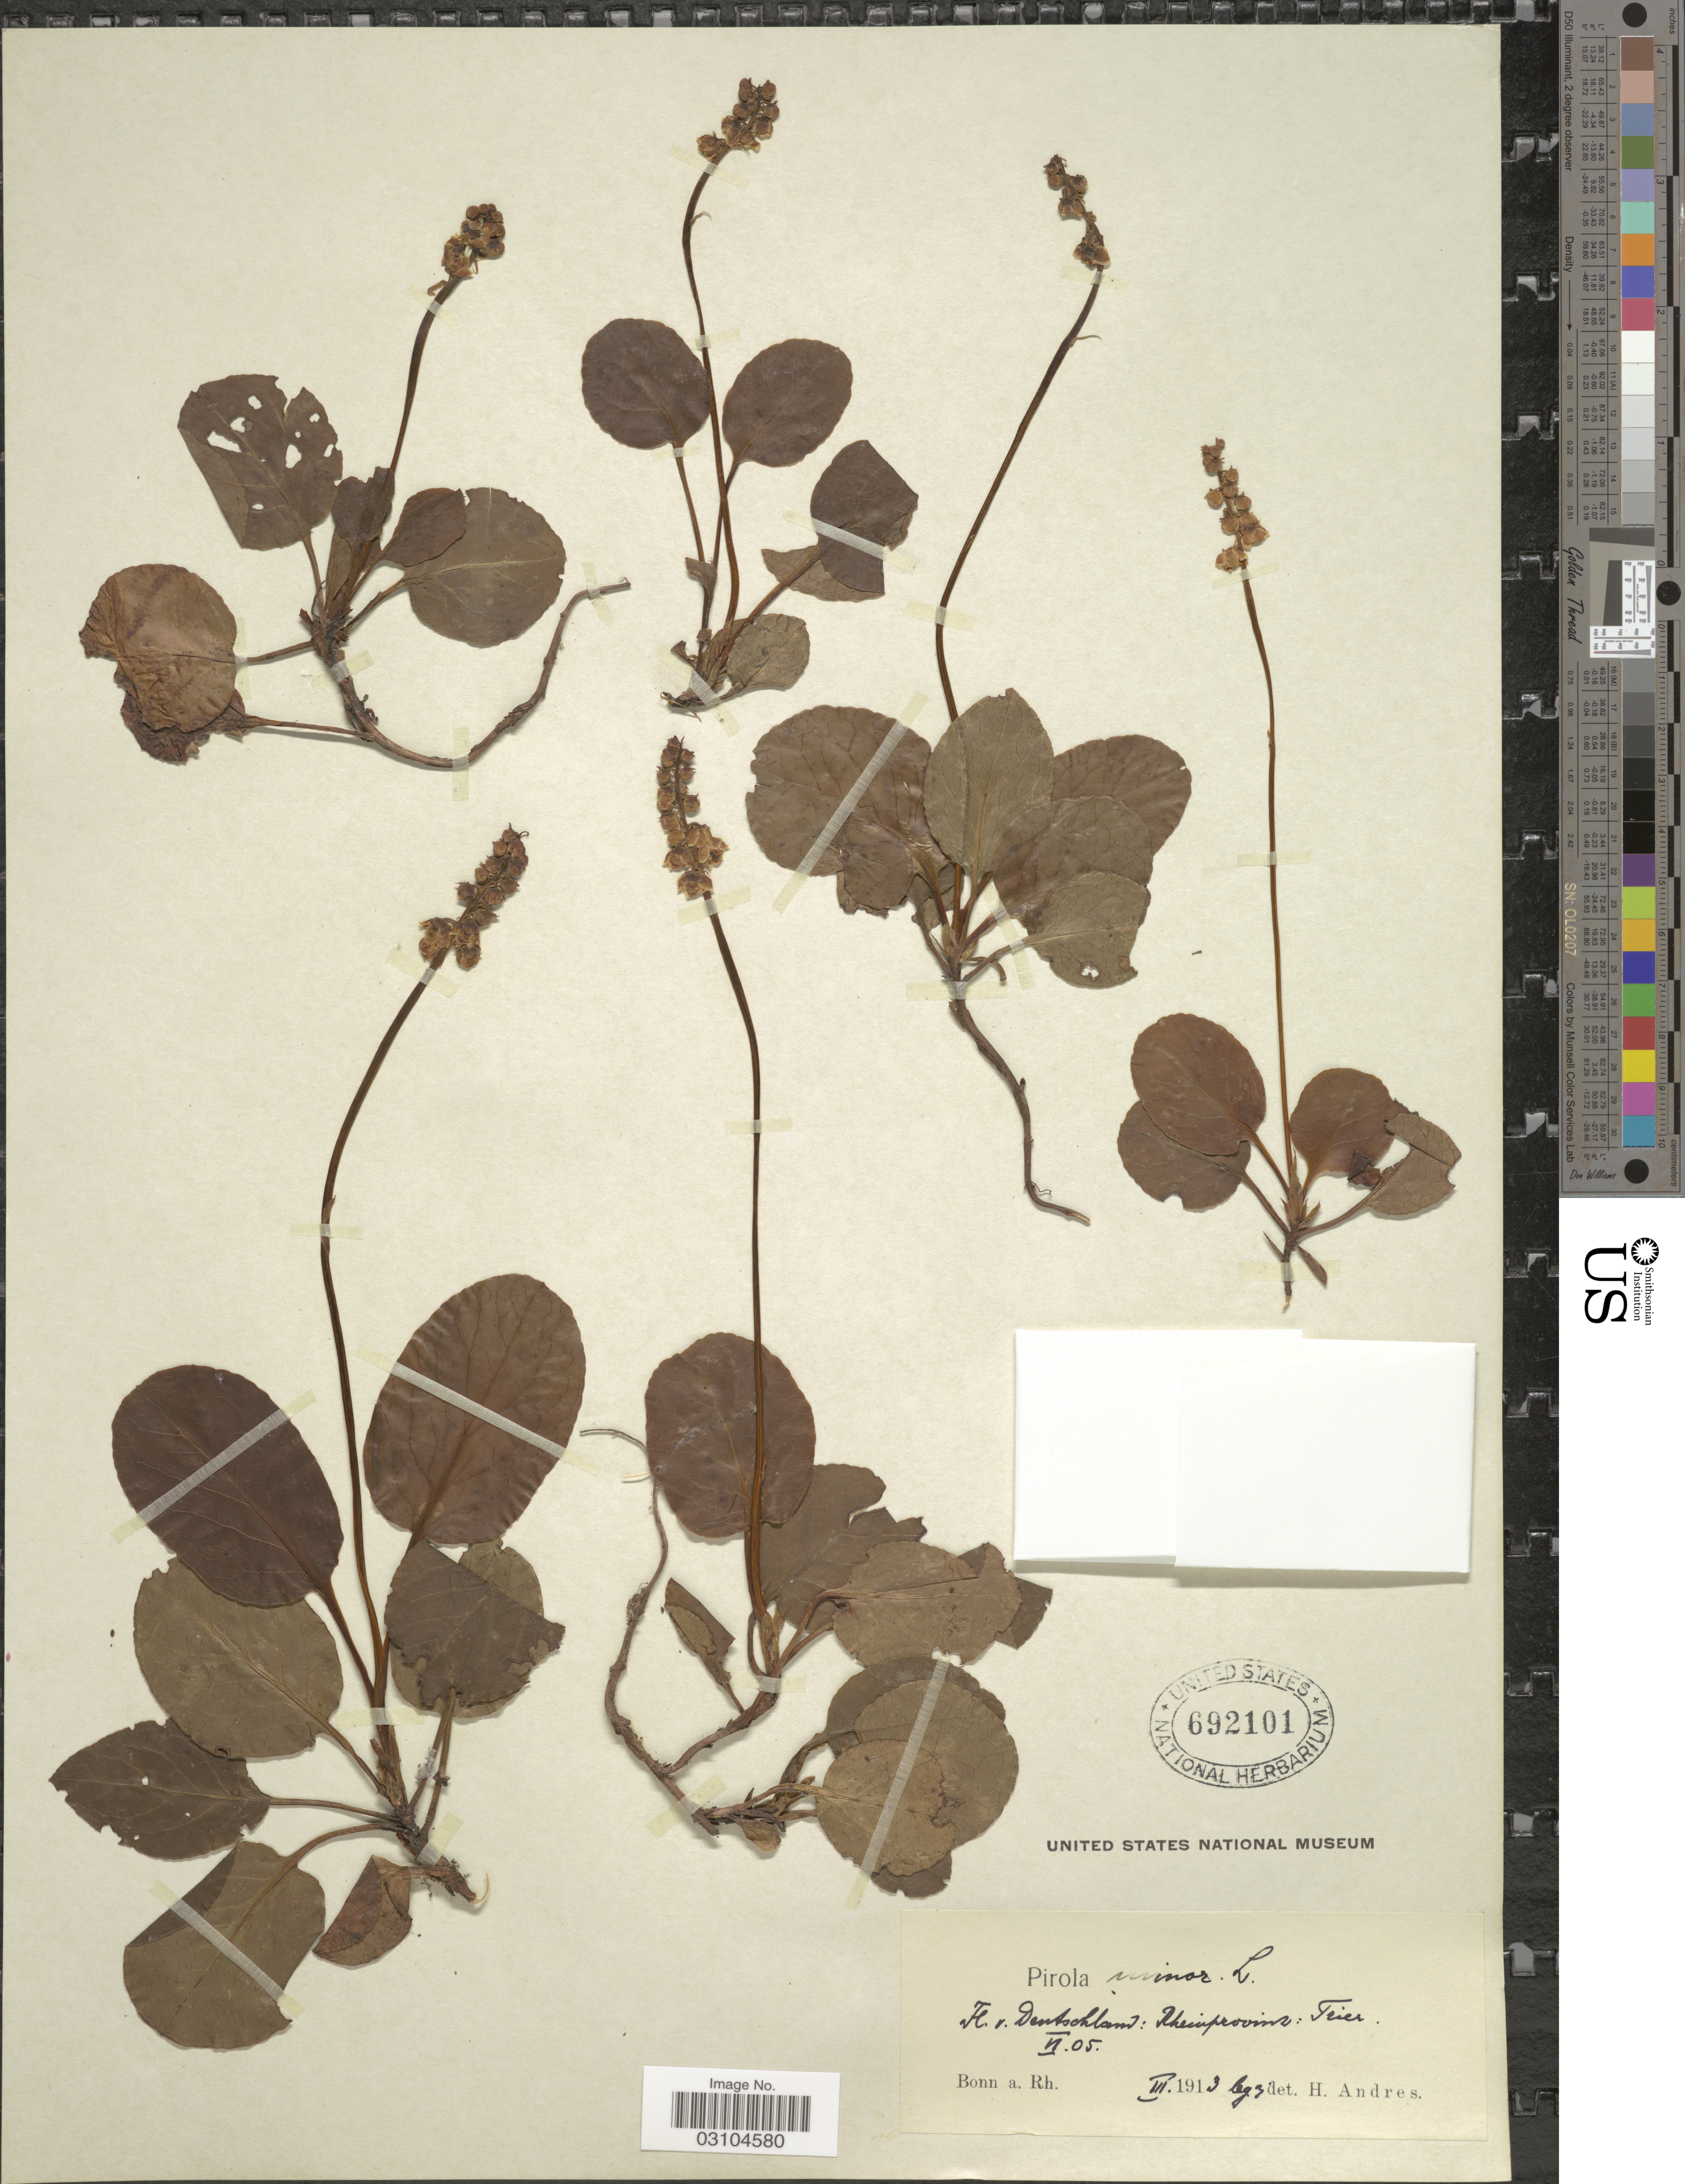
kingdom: Plantae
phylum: Tracheophyta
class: Magnoliopsida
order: Ericales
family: Ericaceae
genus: Pyrola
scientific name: Pyrola minor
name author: L.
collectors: H. Andres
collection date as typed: Transcribed d/m/y: /6/5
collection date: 1913-03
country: Germany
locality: Rheinprovinz: Trier.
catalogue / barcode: US 692101